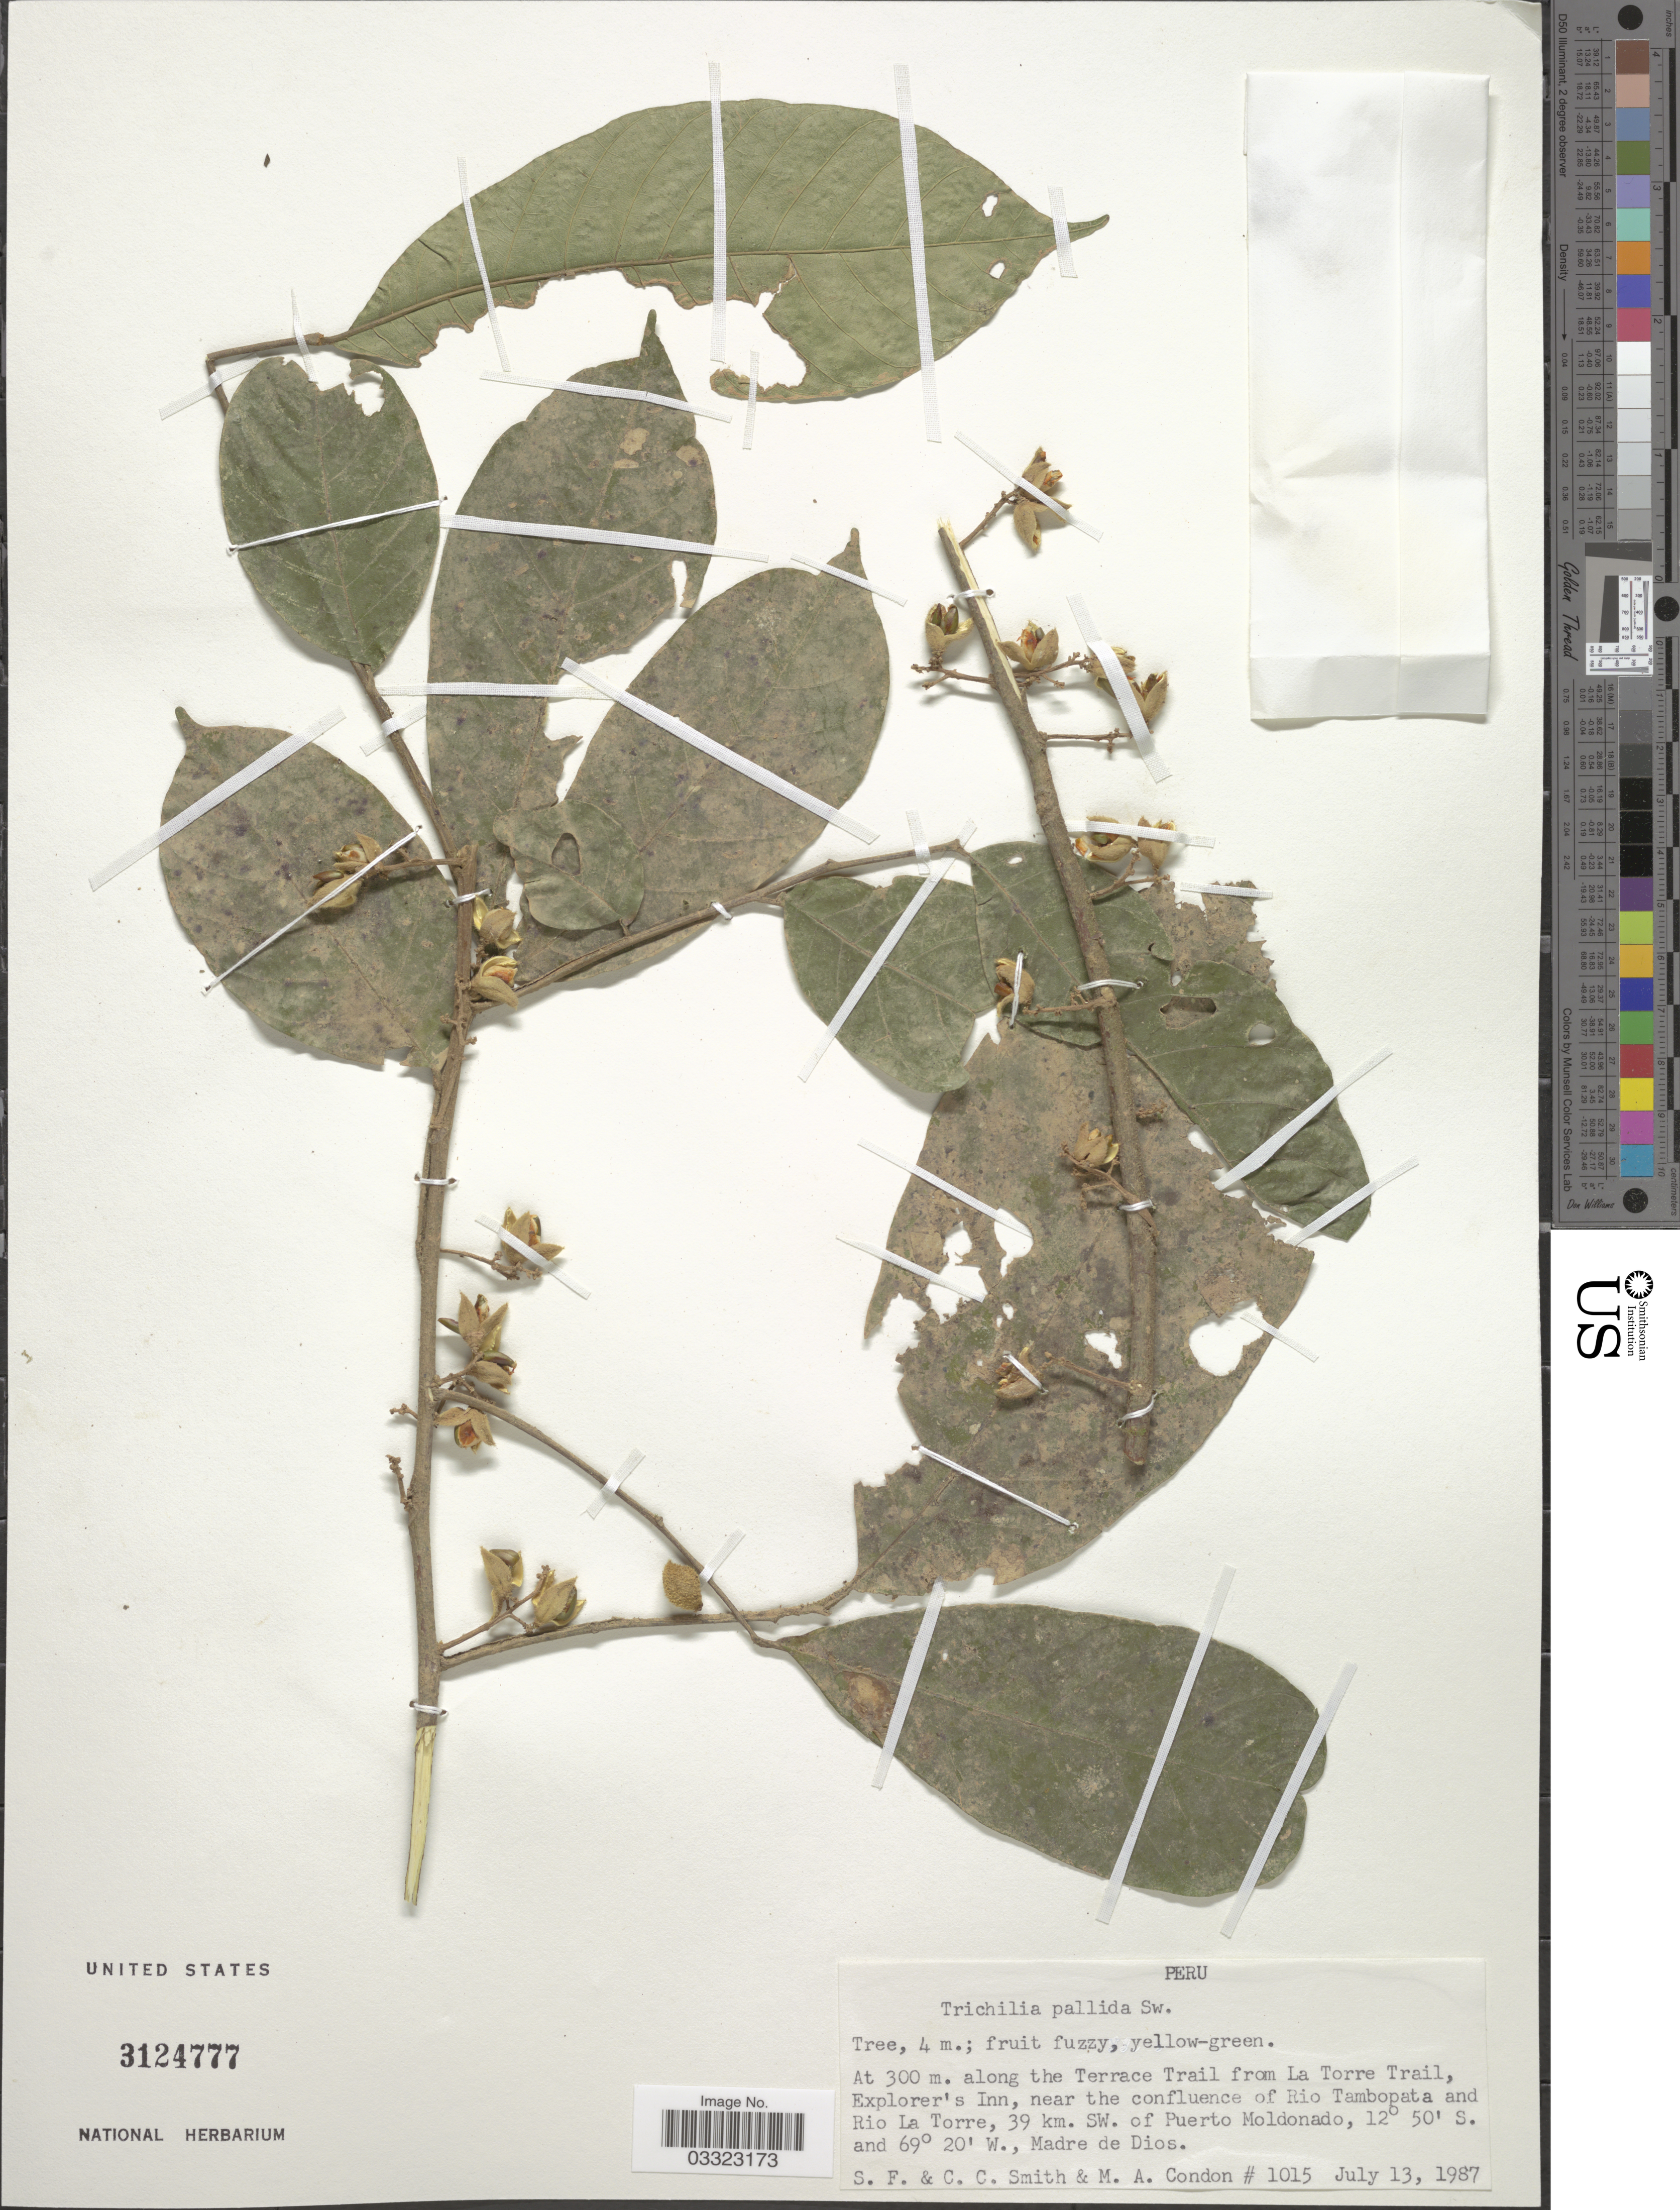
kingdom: Plantae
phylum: Tracheophyta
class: Magnoliopsida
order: Sapindales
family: Meliaceae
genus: Trichilia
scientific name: Trichilia pallida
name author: Sw.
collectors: S.F. Smith, C. C. Smith & M. Condon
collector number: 1015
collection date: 1987-07-13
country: Peru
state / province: Madre de Dios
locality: At 300 m. along the Terrace Trail from La Torre Trail, Explorer's Inn, near the confluence of Rio Tambopata and Rio La Torre, 39 km. SW. of Puerto Moldonado.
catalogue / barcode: US 3124777